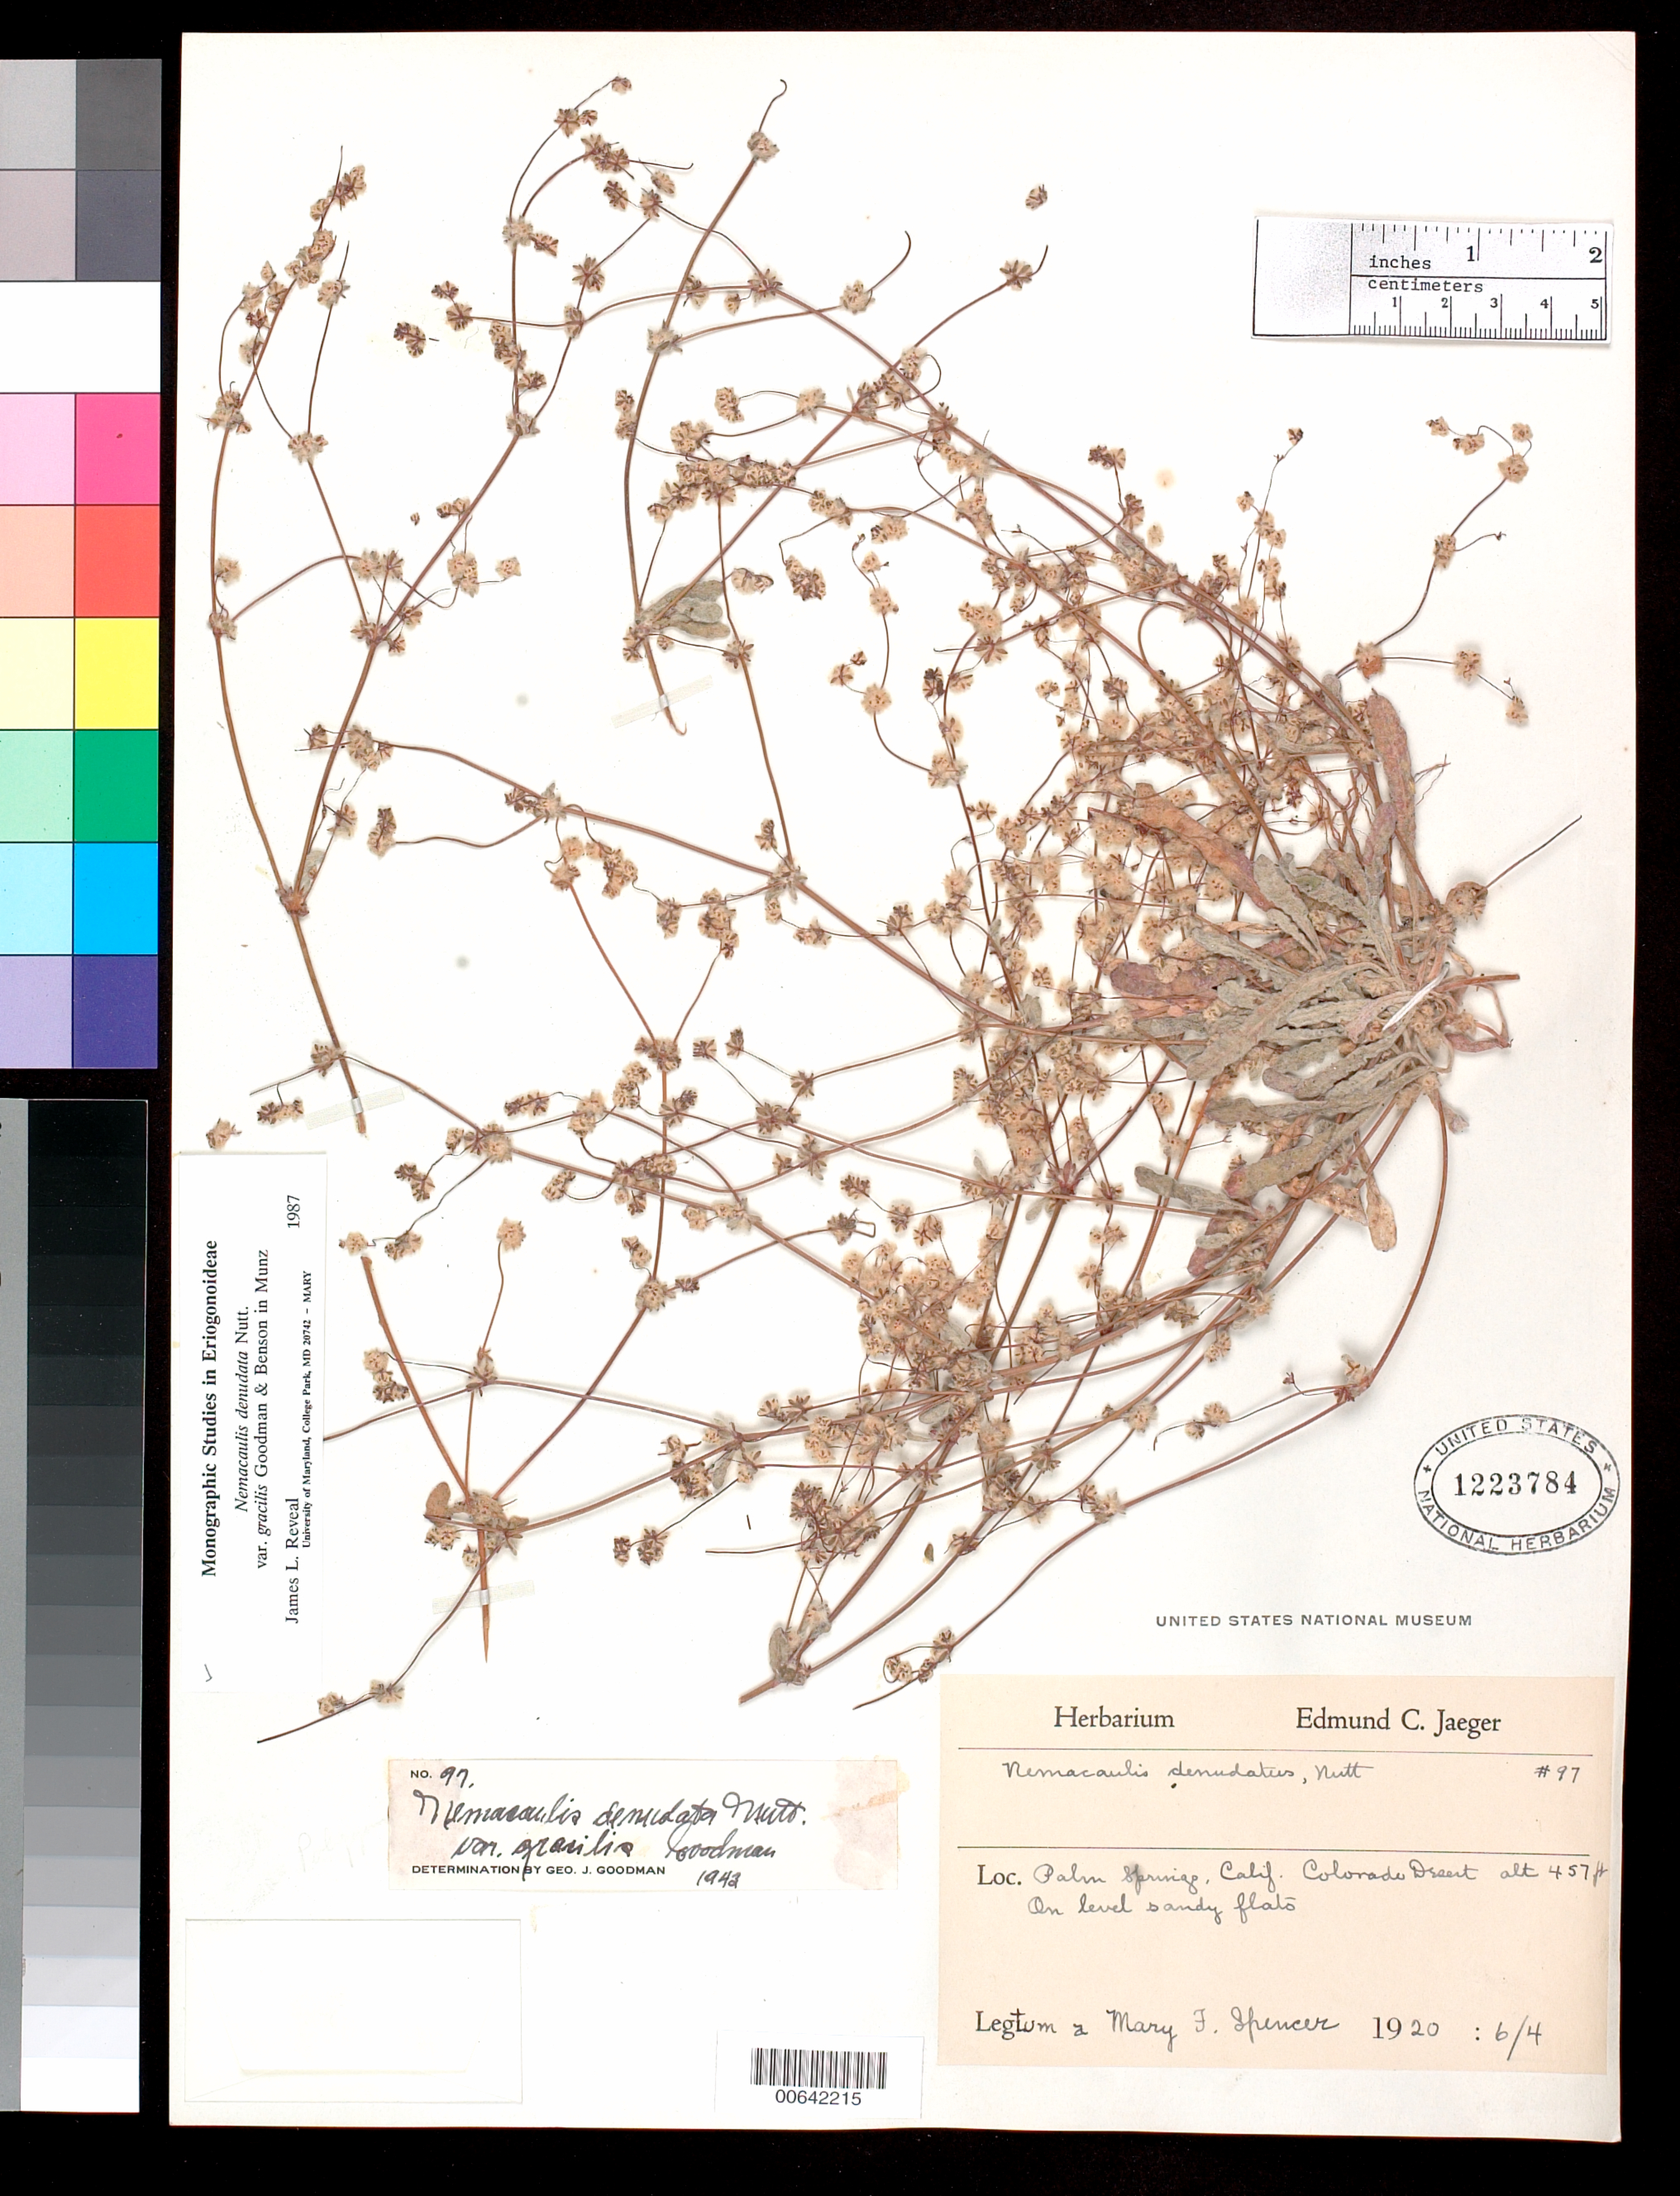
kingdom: Plantae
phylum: Tracheophyta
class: Magnoliopsida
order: Caryophyllales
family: Polygonaceae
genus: Nemacaulis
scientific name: Nemacaulis denudata var. gracilis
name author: Nutt.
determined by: Reveal, J. L.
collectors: M. Spencer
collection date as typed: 06 Apr 1920 or 04 Jun 1920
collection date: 1920-04-06 or 1920-06-04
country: United States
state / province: California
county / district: Riverside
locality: Palm Springs, Colorado Desert.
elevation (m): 139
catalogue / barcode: US 1223784